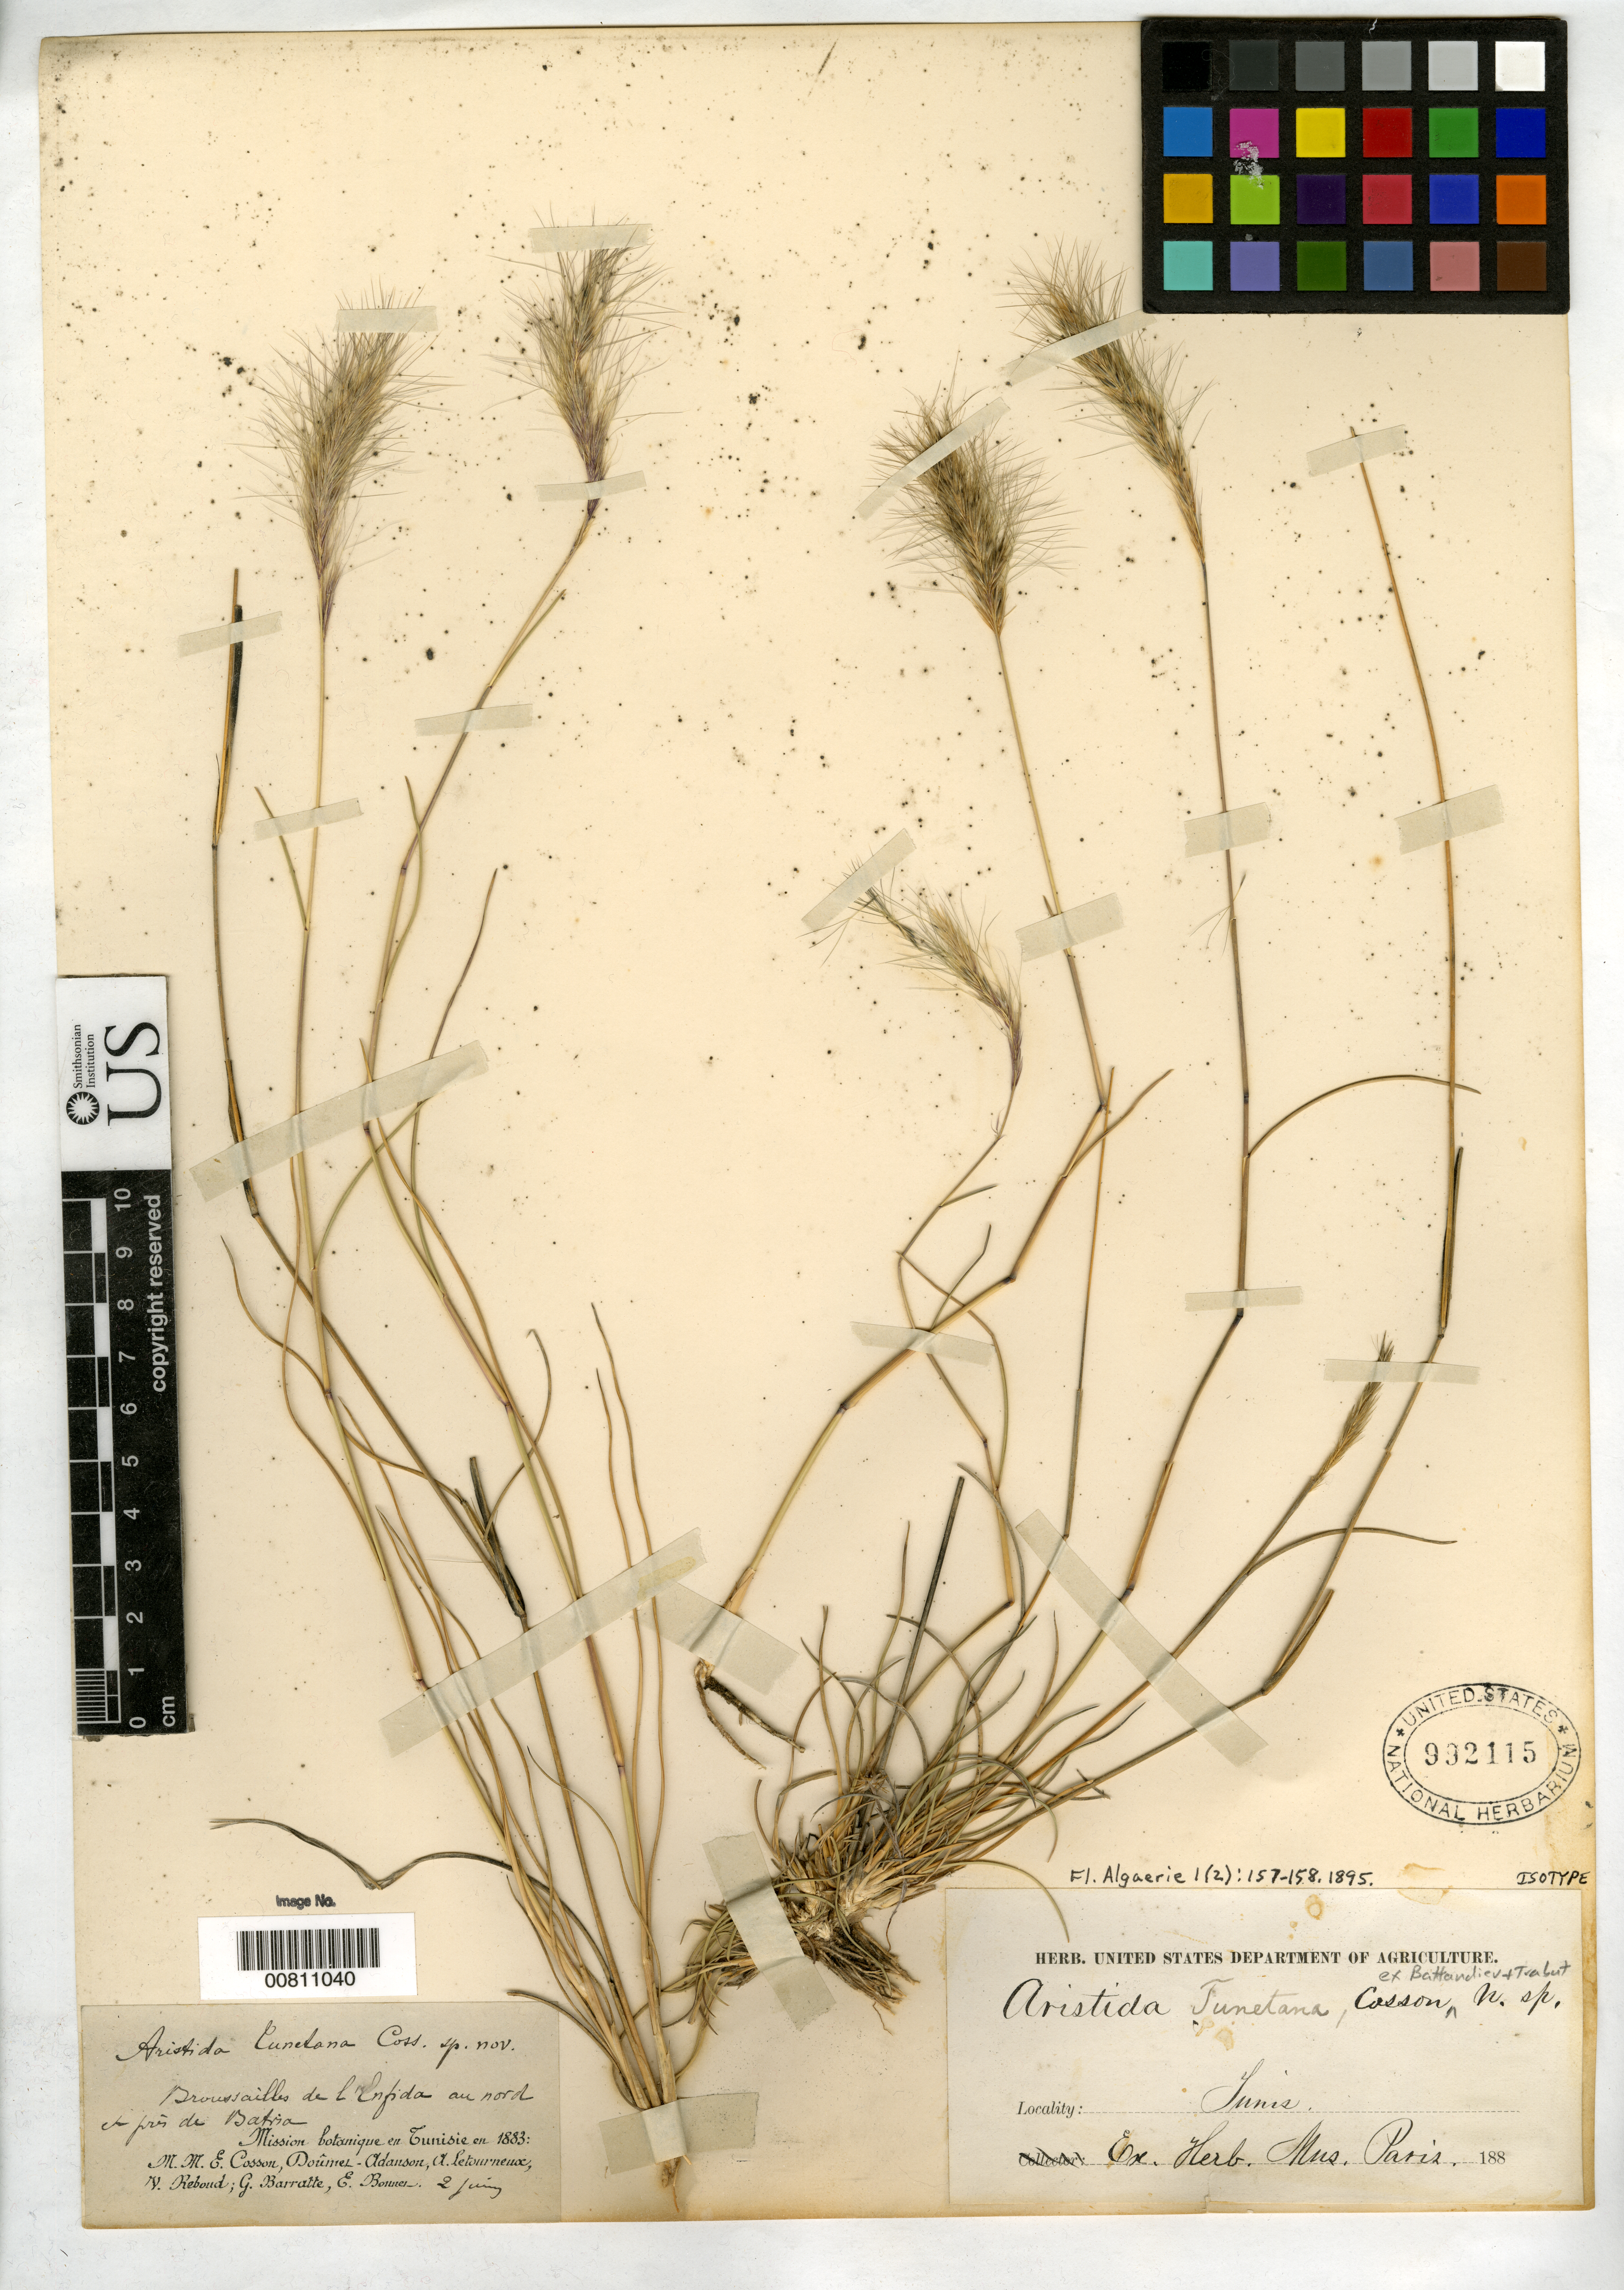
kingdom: Plantae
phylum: Tracheophyta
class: Liliopsida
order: Poales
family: Poaceae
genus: Aristida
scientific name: Aristida tunetana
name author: Coss. ex Batt. & Urb.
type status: Isotype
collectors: E. Cosson & et al.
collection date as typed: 02 Jun 1883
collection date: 1883-06-02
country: Tunisia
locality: Broussailles de l'Enfida au nord et près de Batria.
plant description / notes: Mission botanique en Tunisie en 1883.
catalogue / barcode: US 992115